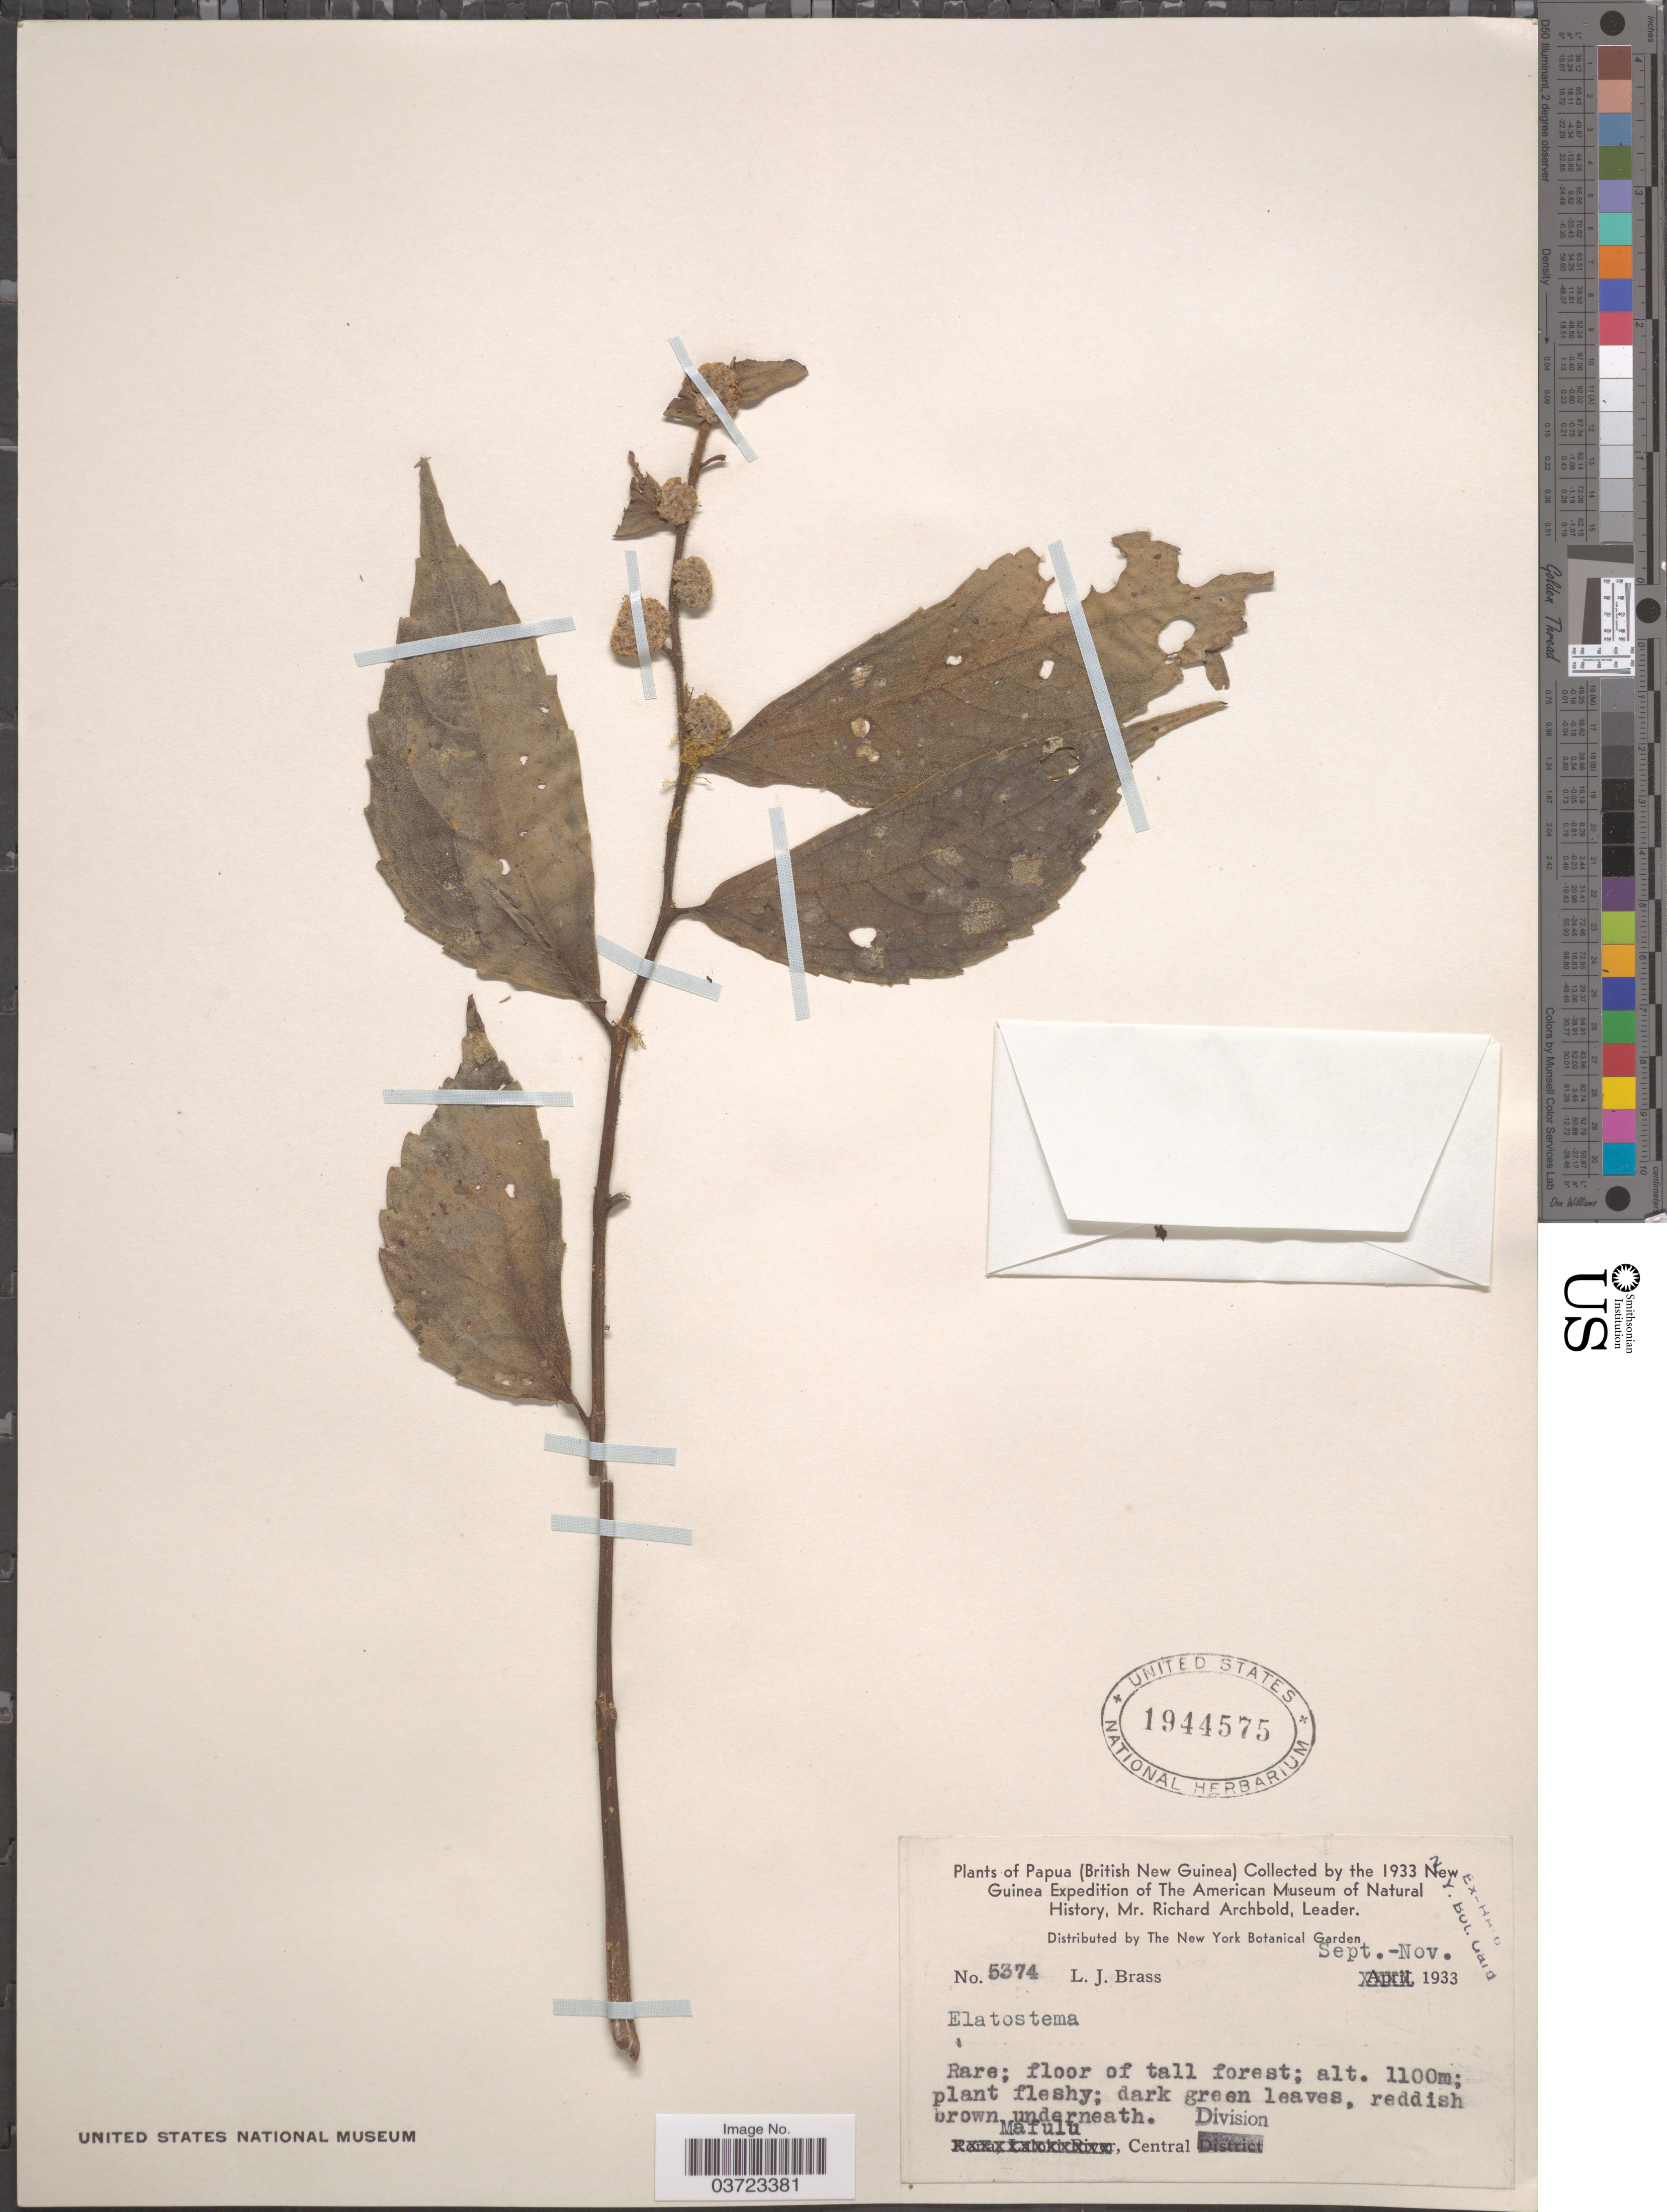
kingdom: Plantae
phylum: Tracheophyta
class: Magnoliopsida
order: Rosales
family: Urticaceae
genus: Elatostema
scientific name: Elatostema sp.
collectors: L. J. Brass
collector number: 5374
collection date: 1933-09/1933-11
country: Papua New Guinea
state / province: Central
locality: Papua (British New Guinea). Mafulu, Central Division.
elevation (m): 1100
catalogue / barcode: US 1944575